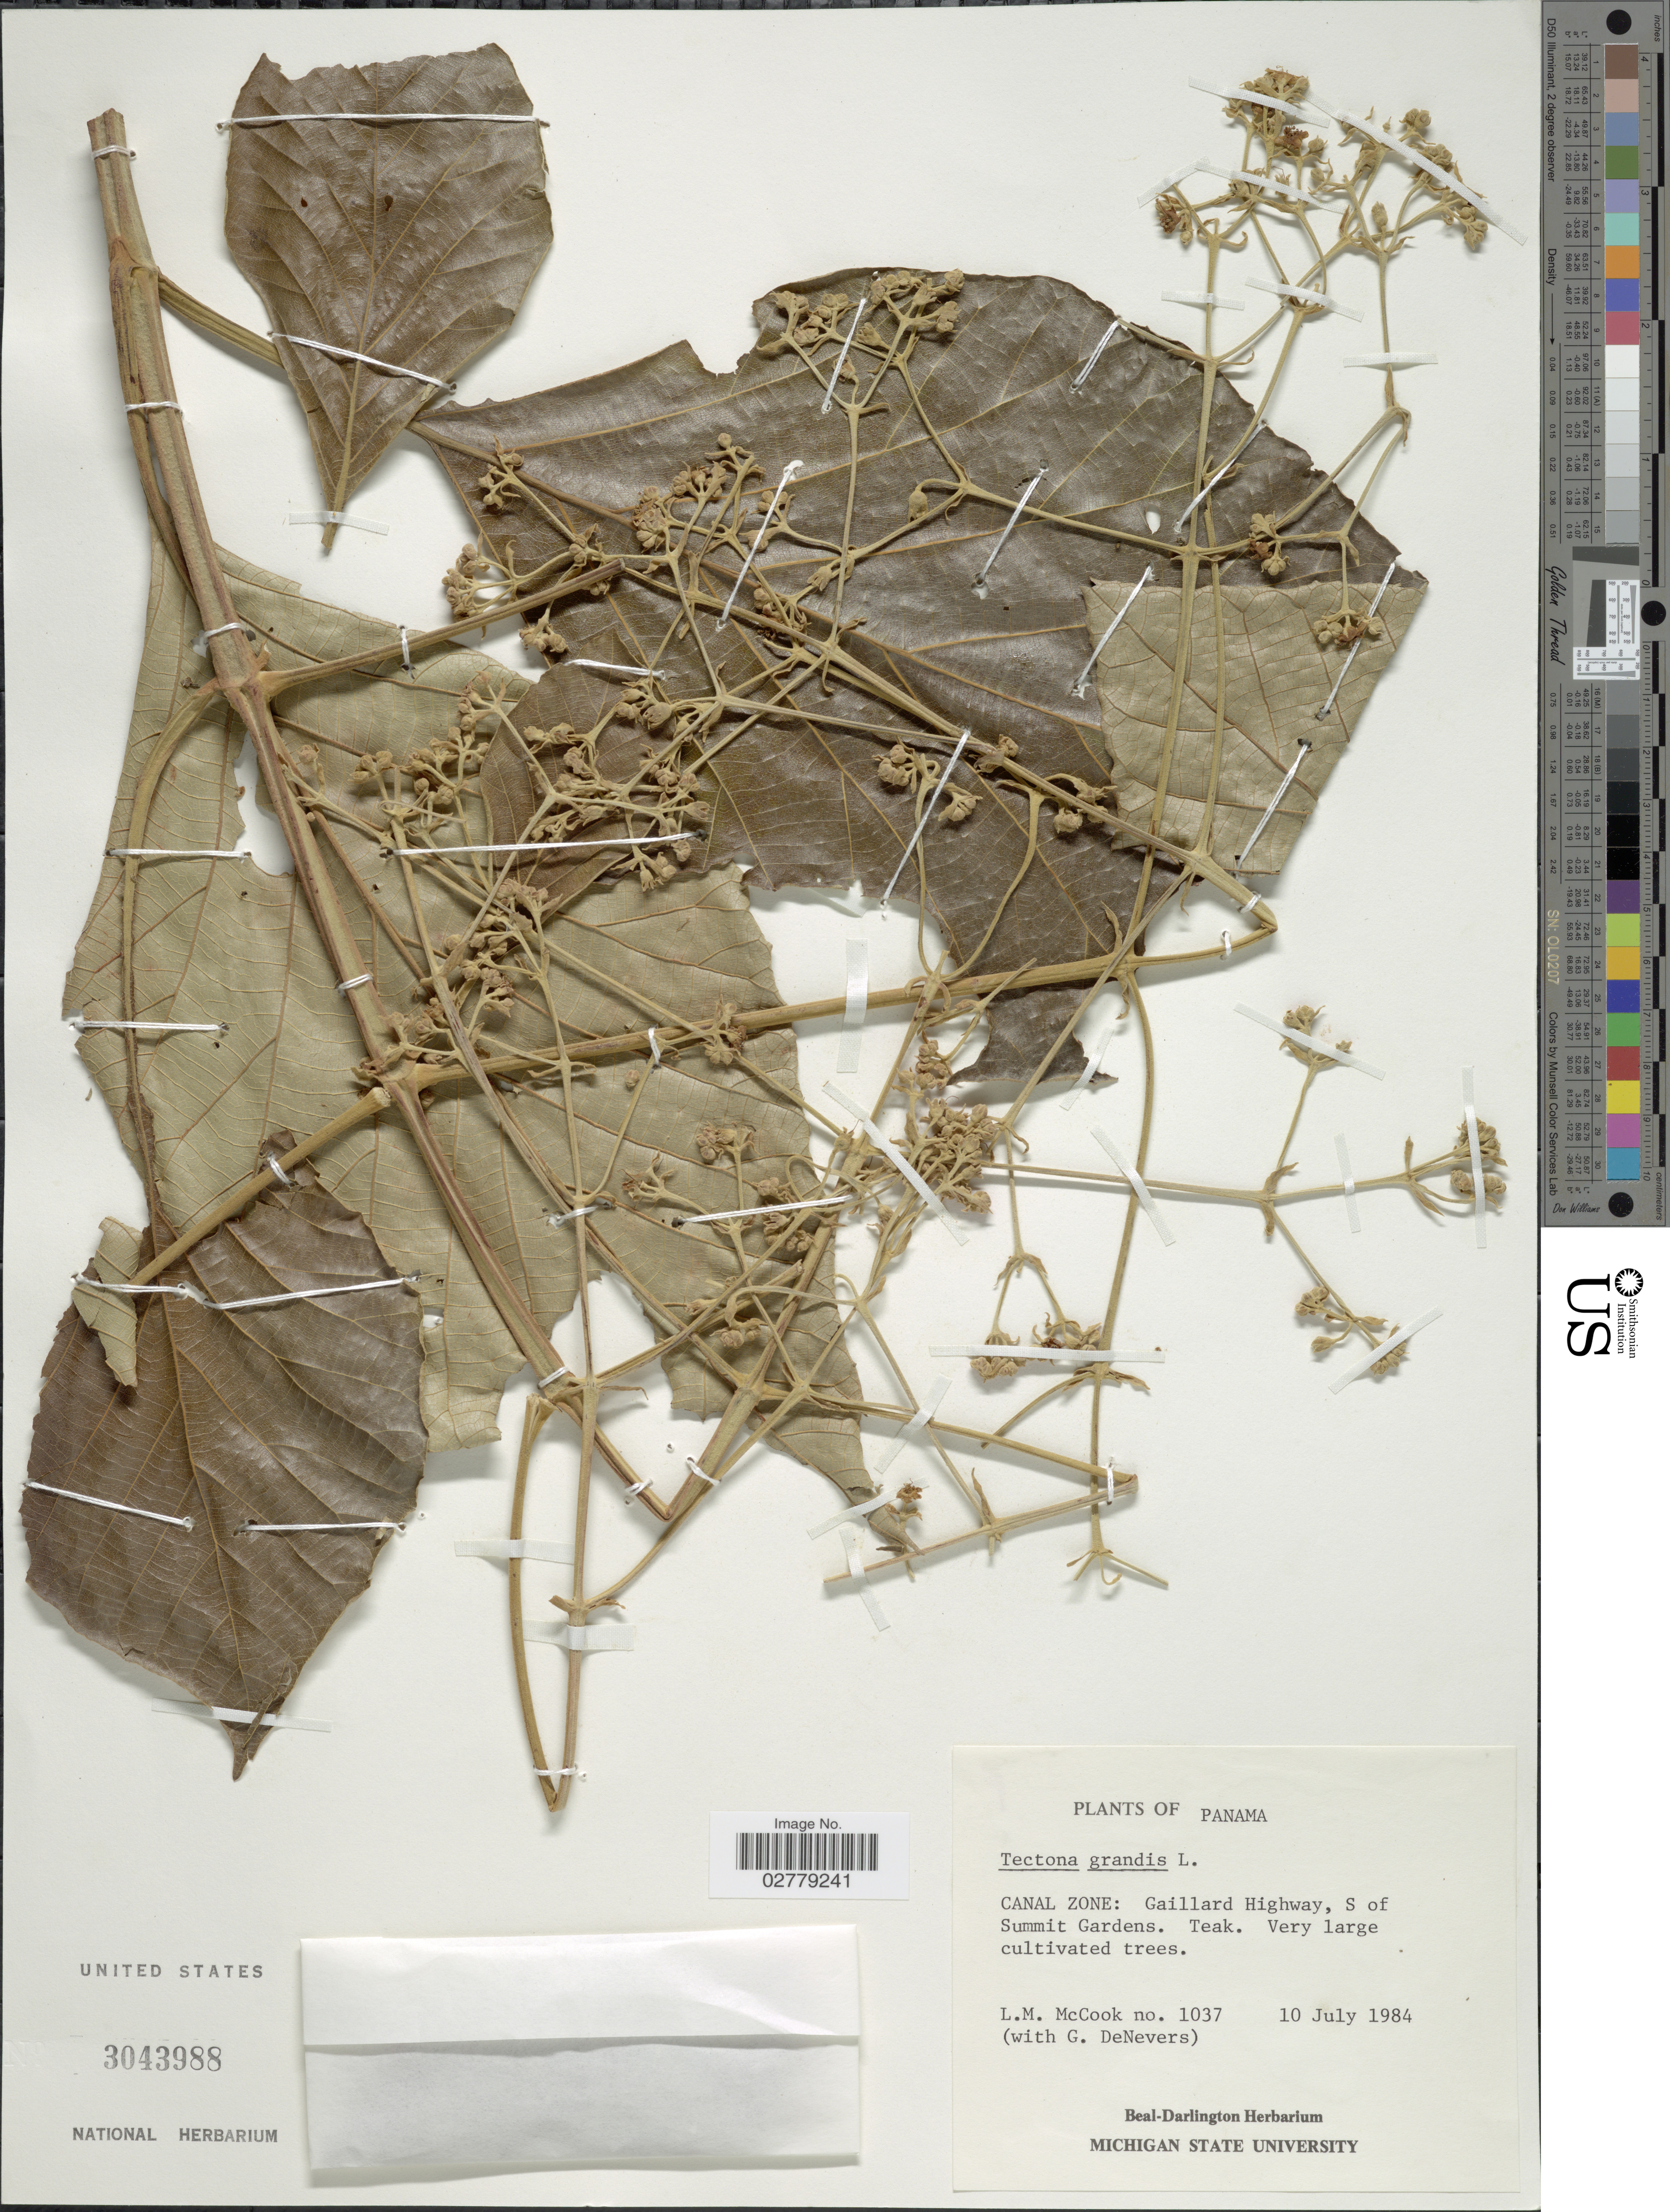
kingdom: Plantae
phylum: Tracheophyta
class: Magnoliopsida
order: Lamiales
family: Lamiaceae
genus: Tectona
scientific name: Tectona grandis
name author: L. f.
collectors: L. McCook & G. DeNevers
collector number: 1037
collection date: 1984-07-10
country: Panama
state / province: Colón / Panamá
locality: Canal Zone: Gaillard Highway, S of Summit Gardens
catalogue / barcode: US 3043988